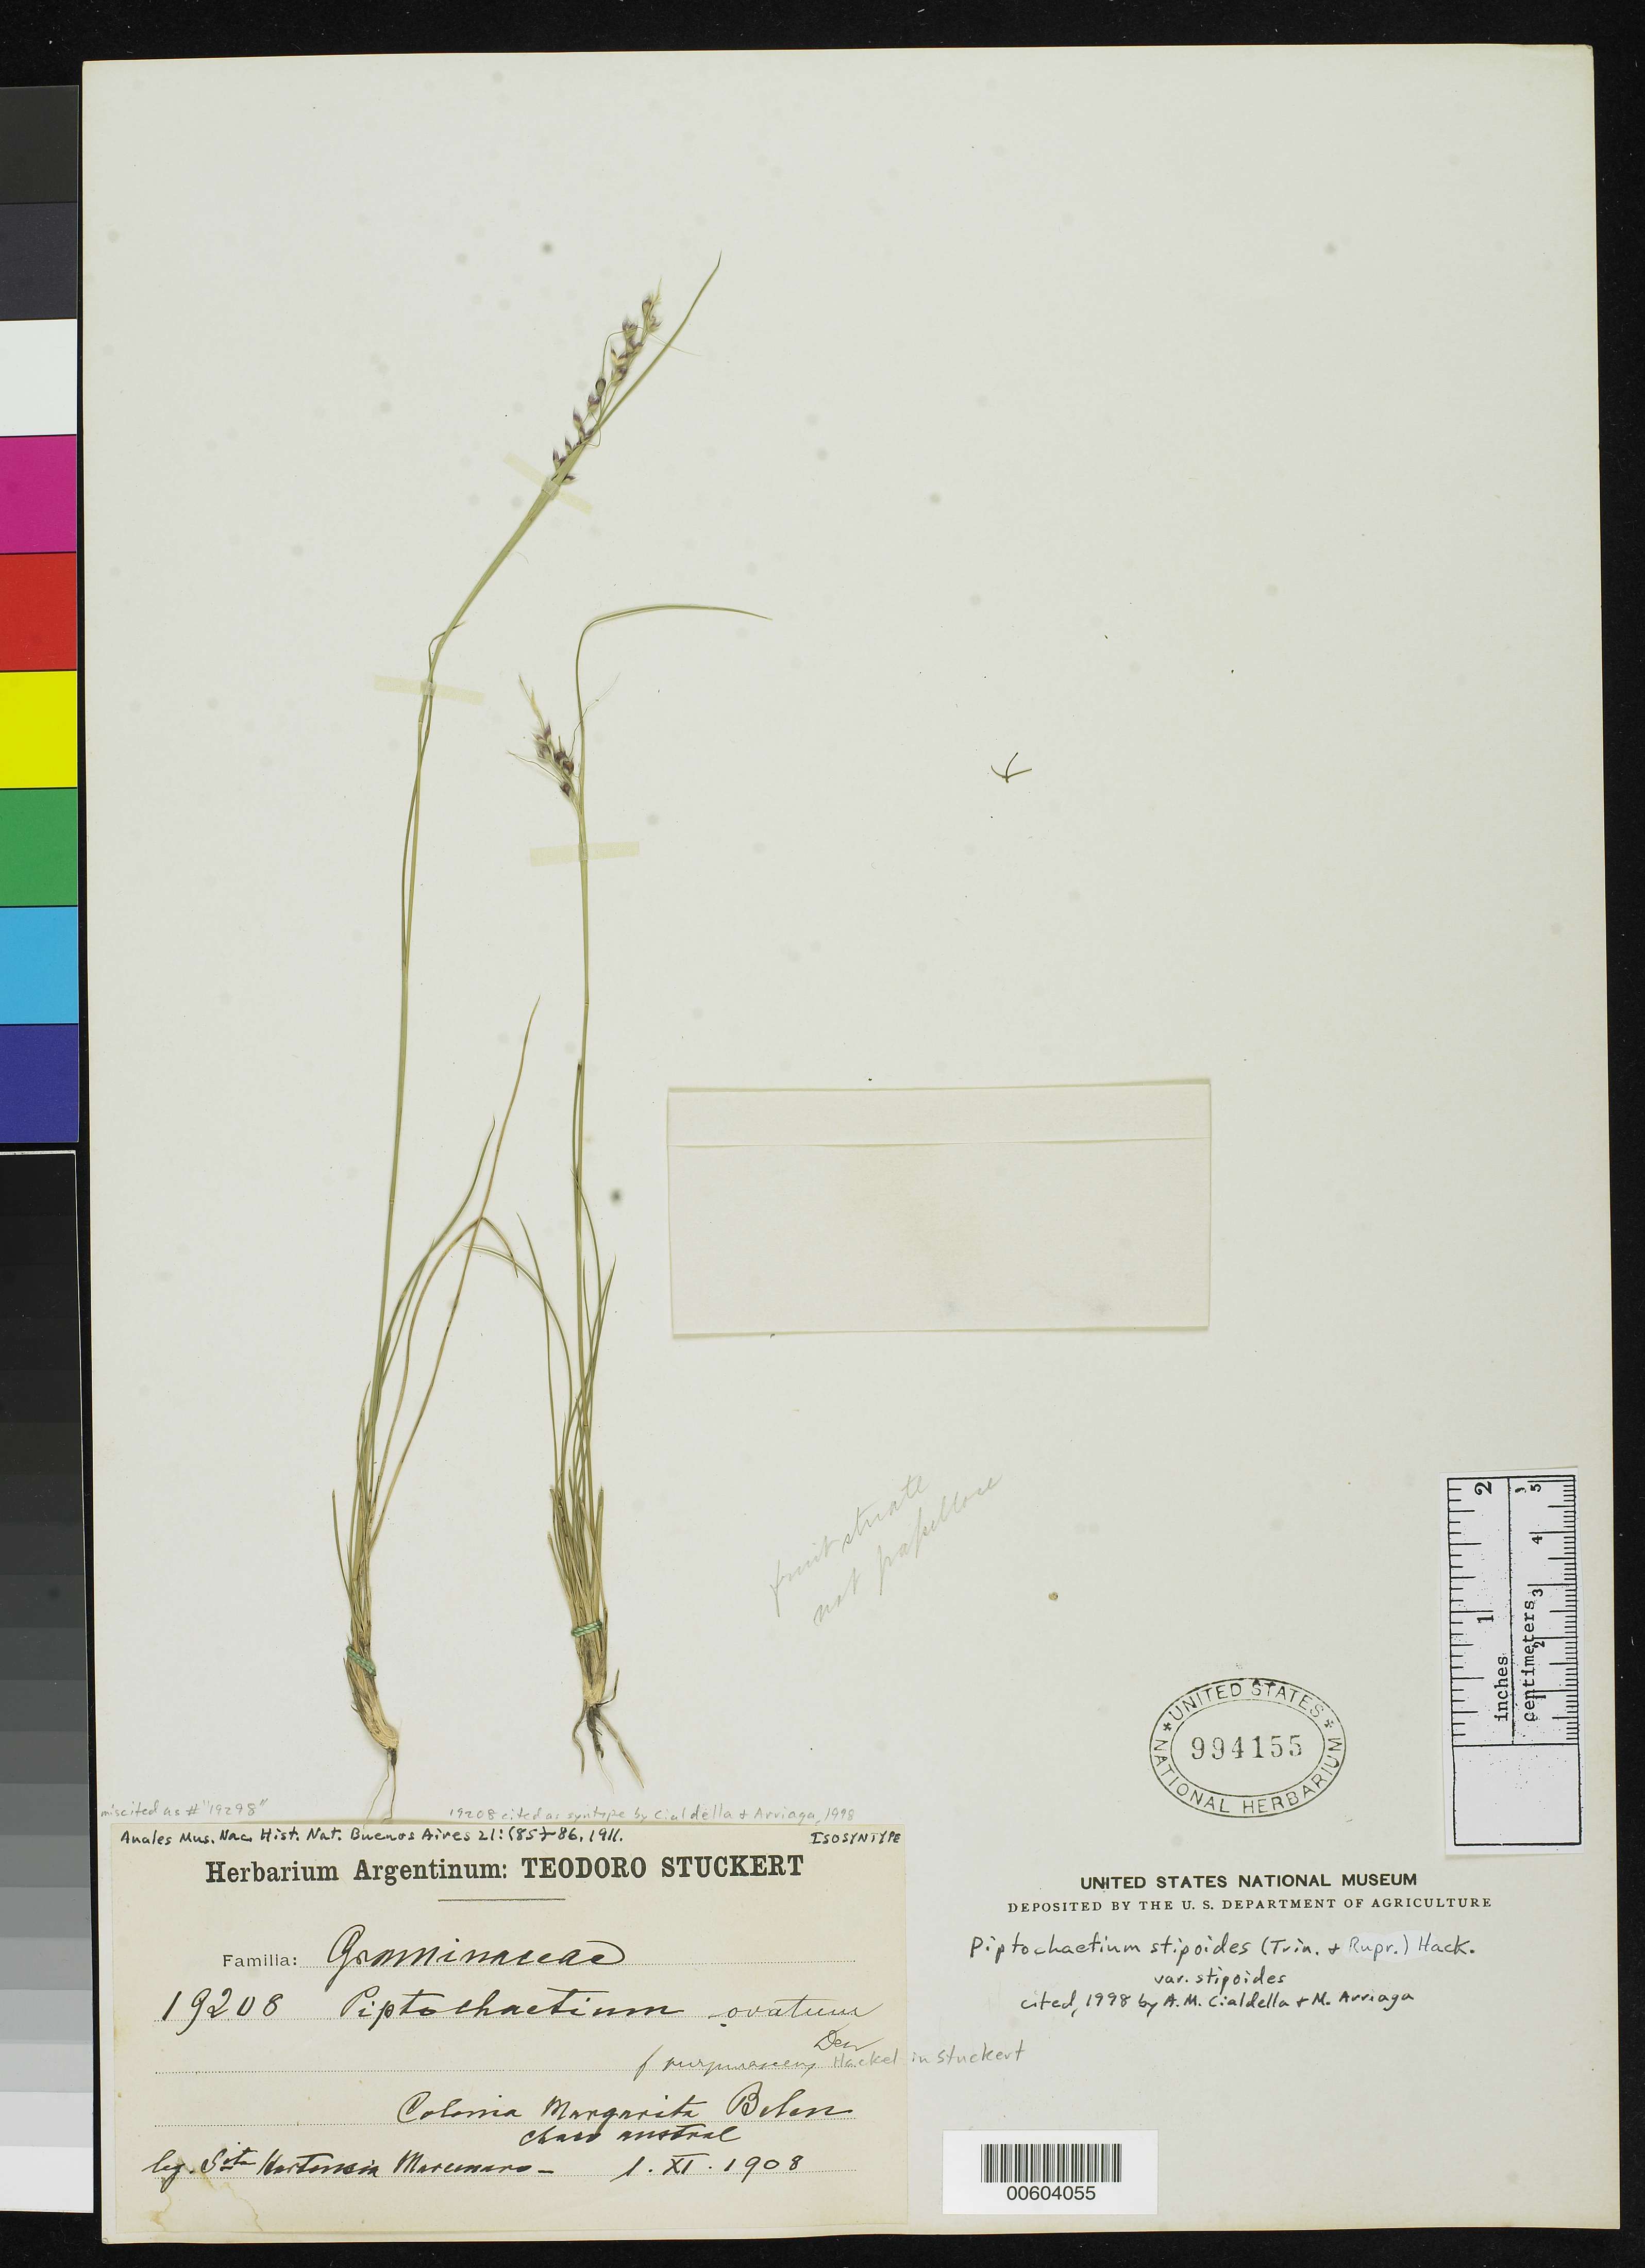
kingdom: Plantae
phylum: Tracheophyta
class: Liliopsida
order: Poales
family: Poaceae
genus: Piptochaetium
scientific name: Piptochaetium ovatum var. purpurascens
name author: Hack. in Stuck.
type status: Isosyntype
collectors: H. Marcenaro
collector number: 19208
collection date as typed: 01 Nov 1908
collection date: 1908-11-01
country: Argentina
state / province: Chaco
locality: Colonia Margarita, Belem, Chaco Austral.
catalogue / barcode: US 994155